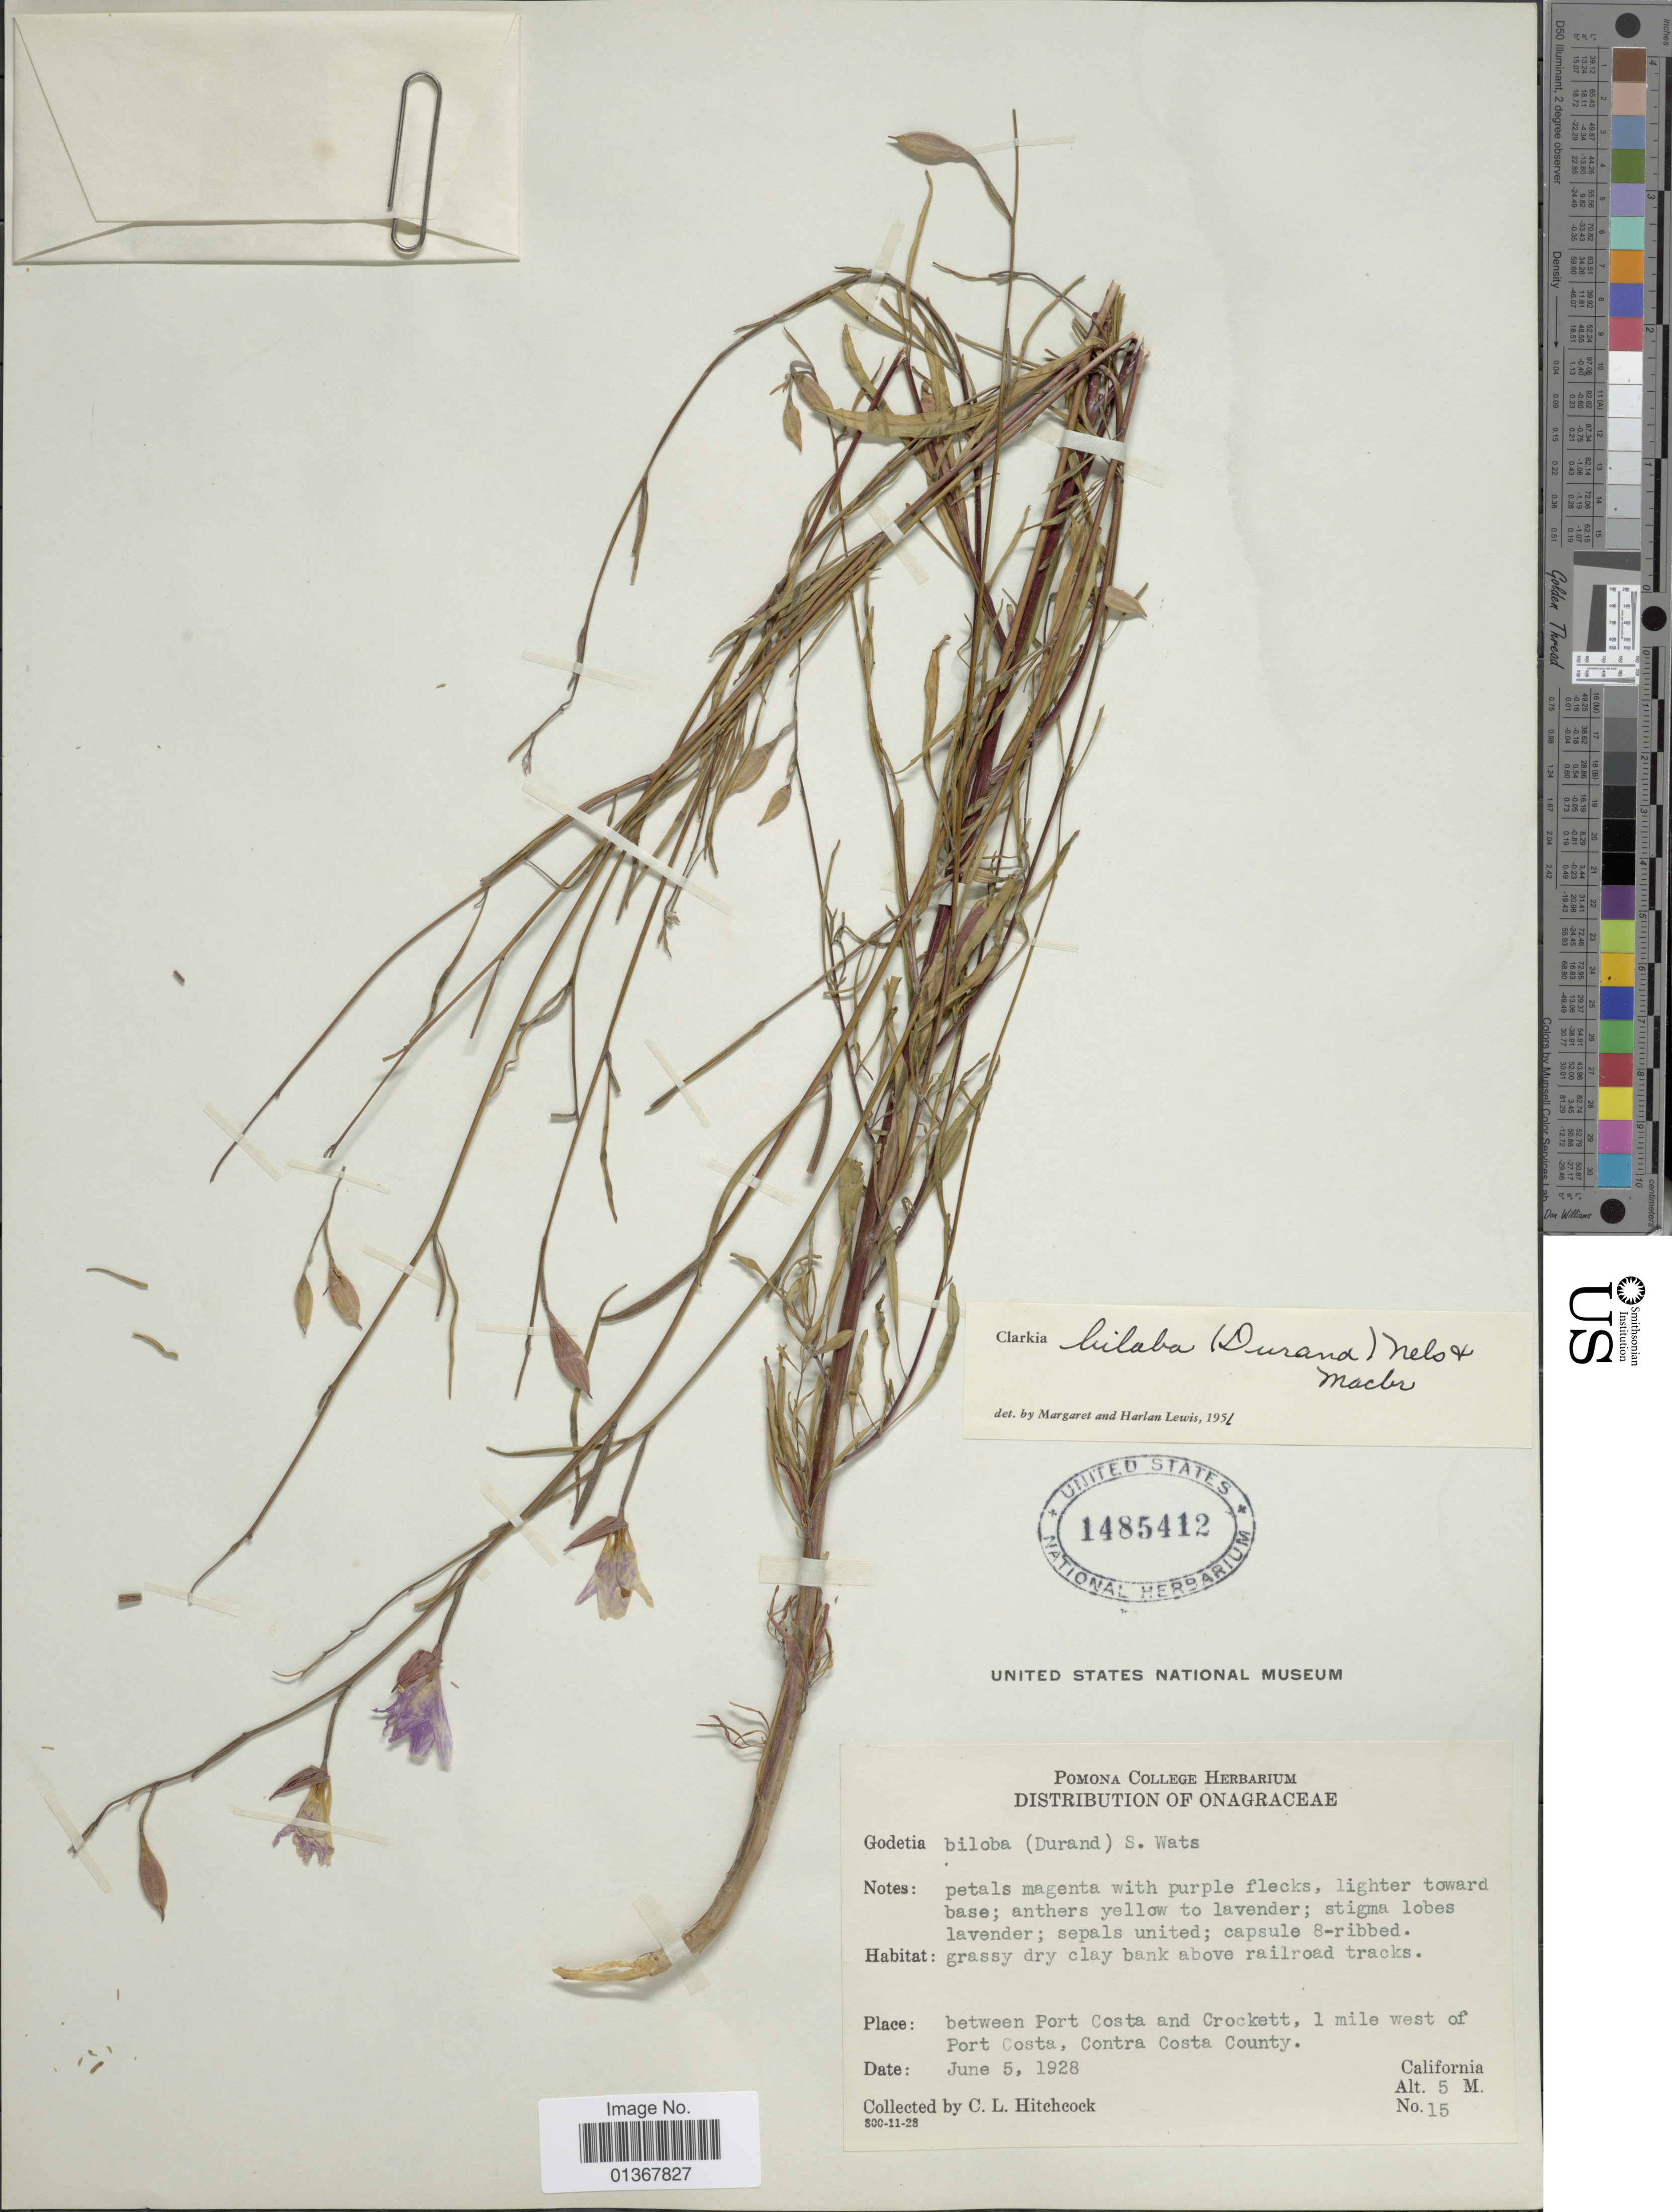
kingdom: Plantae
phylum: Tracheophyta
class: Magnoliopsida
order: Myrtales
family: Onagraceae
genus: Clarkia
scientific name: Clarkia biloba subsp. biloba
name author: (Durand) A. Nelson & J.F. Macbr.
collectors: C. L. Hitchcock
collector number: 15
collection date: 1928-06-05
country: United States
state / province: California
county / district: Contra Costa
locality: Between Port Costa and Crockett, 1 mile west of Port Costa, Contra Costa County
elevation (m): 5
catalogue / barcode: US 1485412